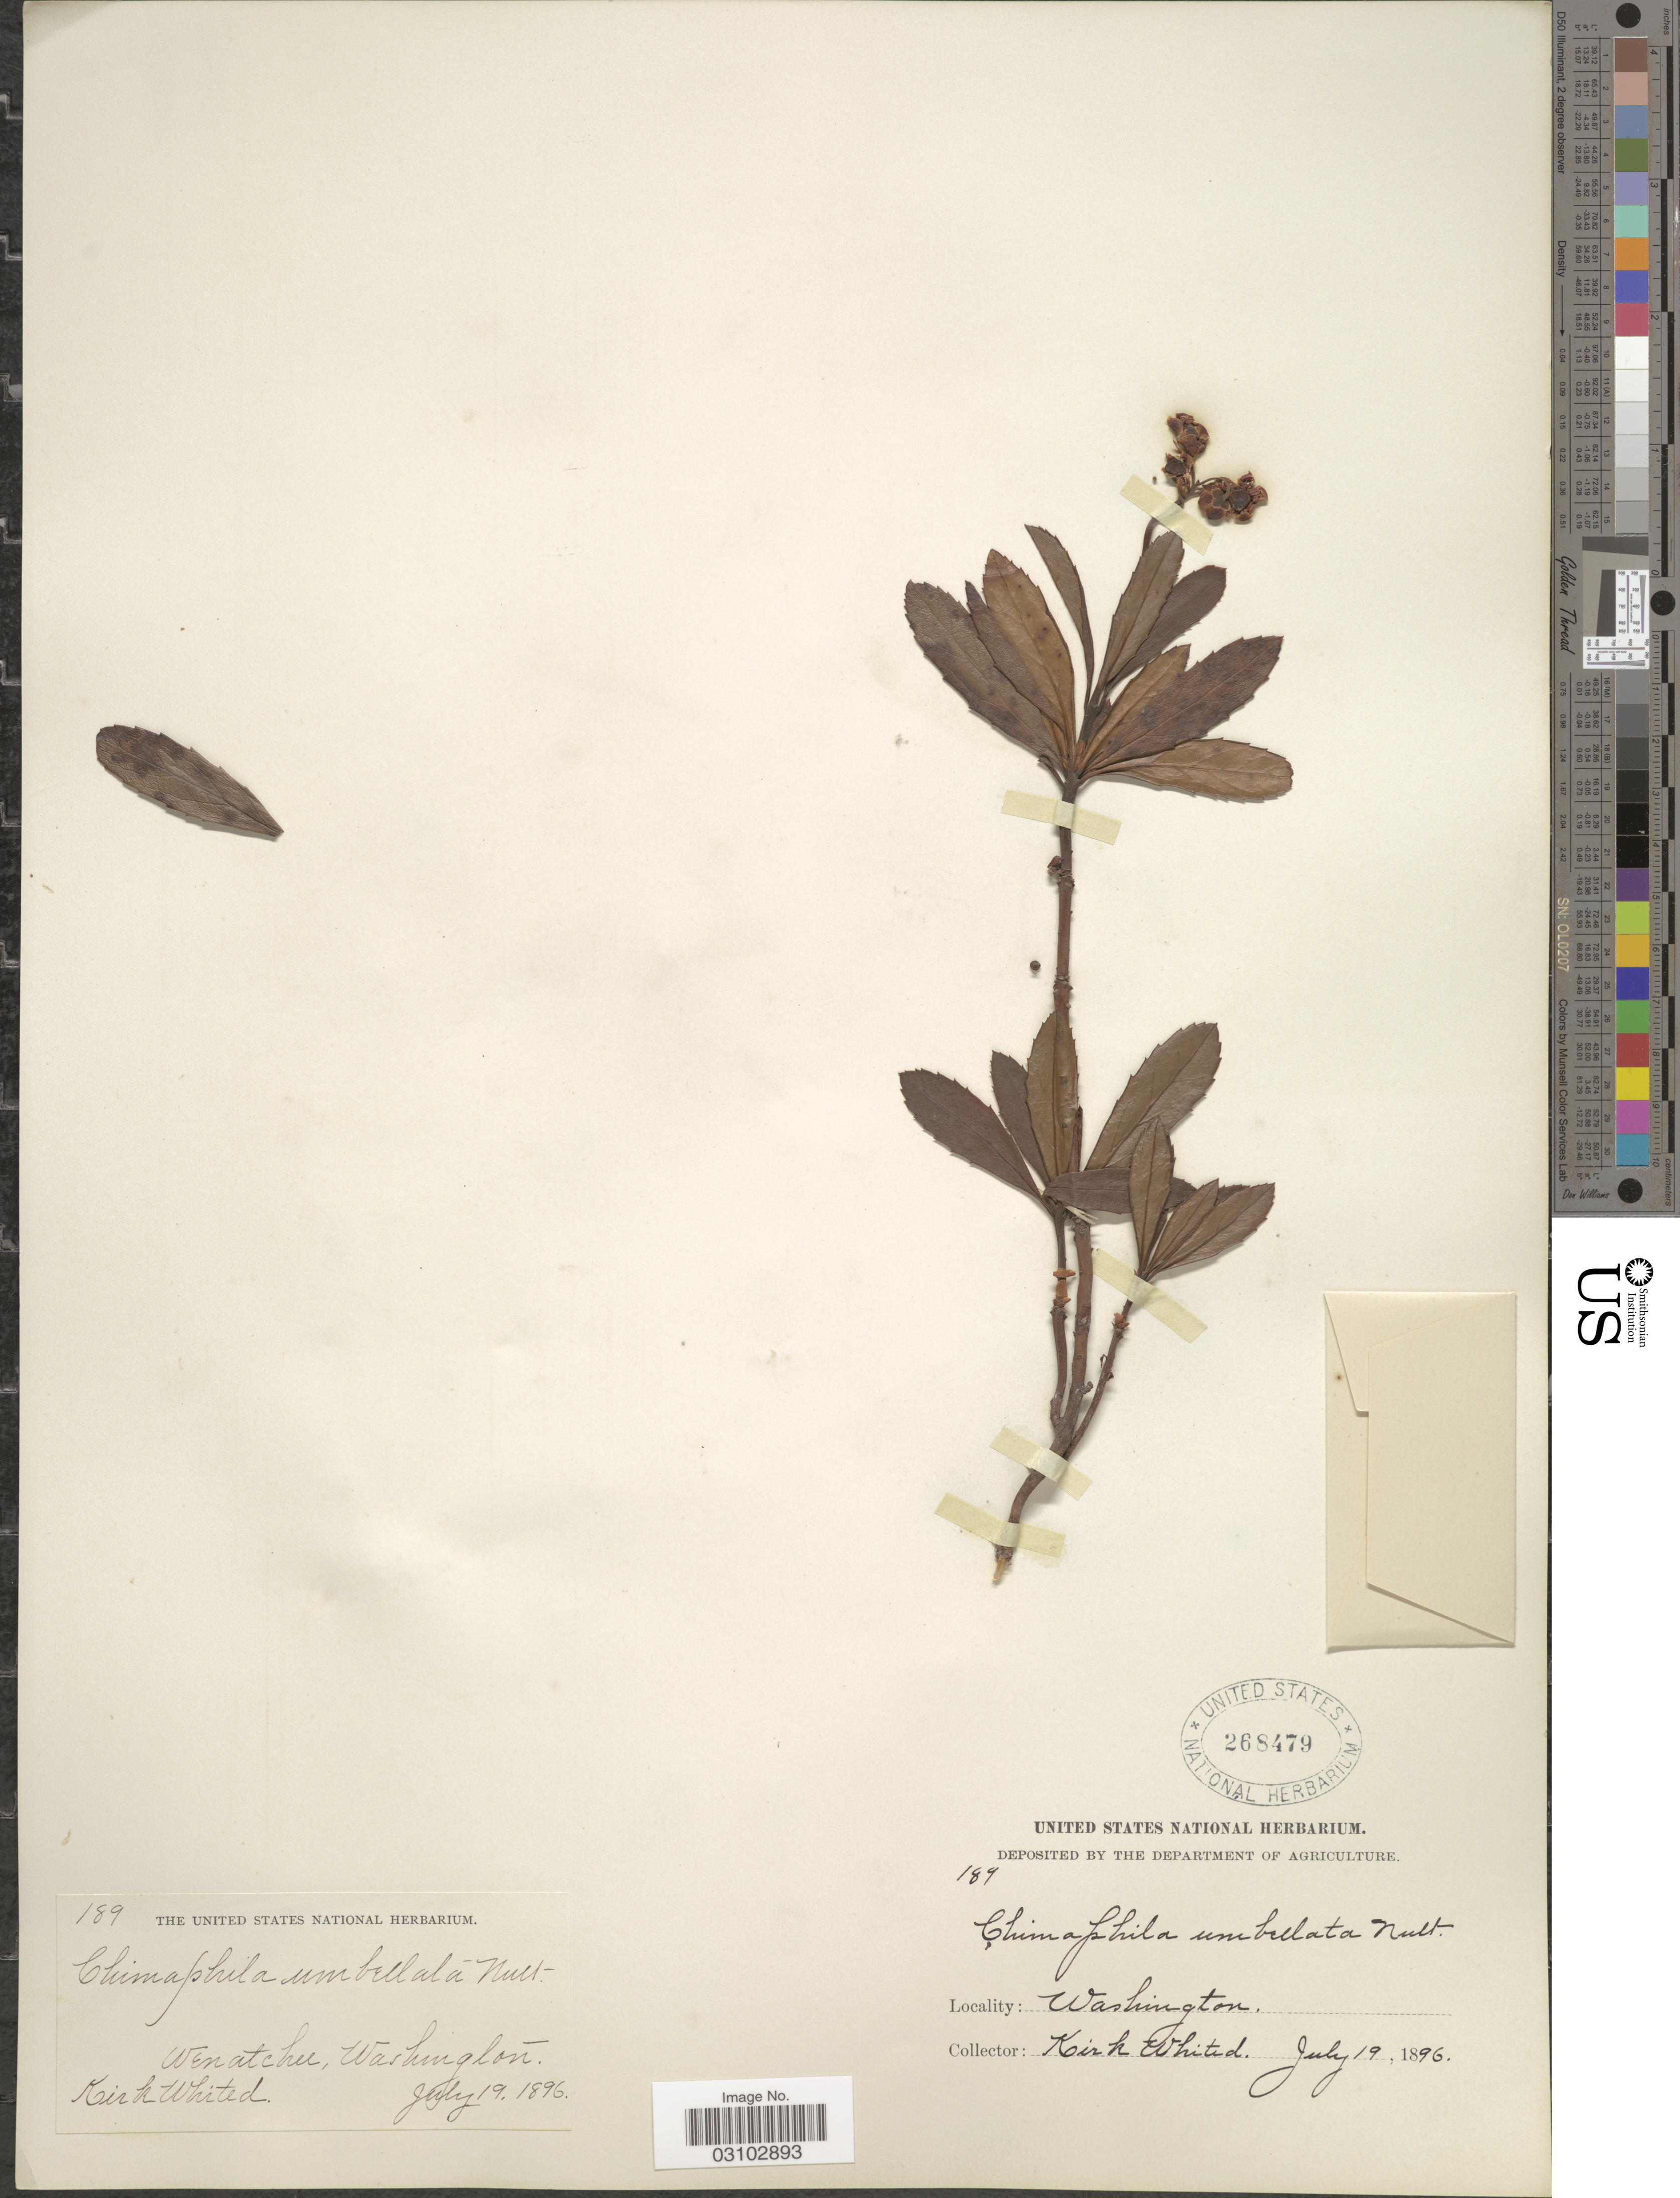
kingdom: Plantae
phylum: Tracheophyta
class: Magnoliopsida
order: Ericales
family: Ericaceae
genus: Chimaphila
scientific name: Chimaphila umbellata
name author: (L.) W.P.C. Barton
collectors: K. Whited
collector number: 189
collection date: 1896-07-19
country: United States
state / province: Washington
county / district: Chelan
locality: Wenatchee.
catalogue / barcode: US 268479